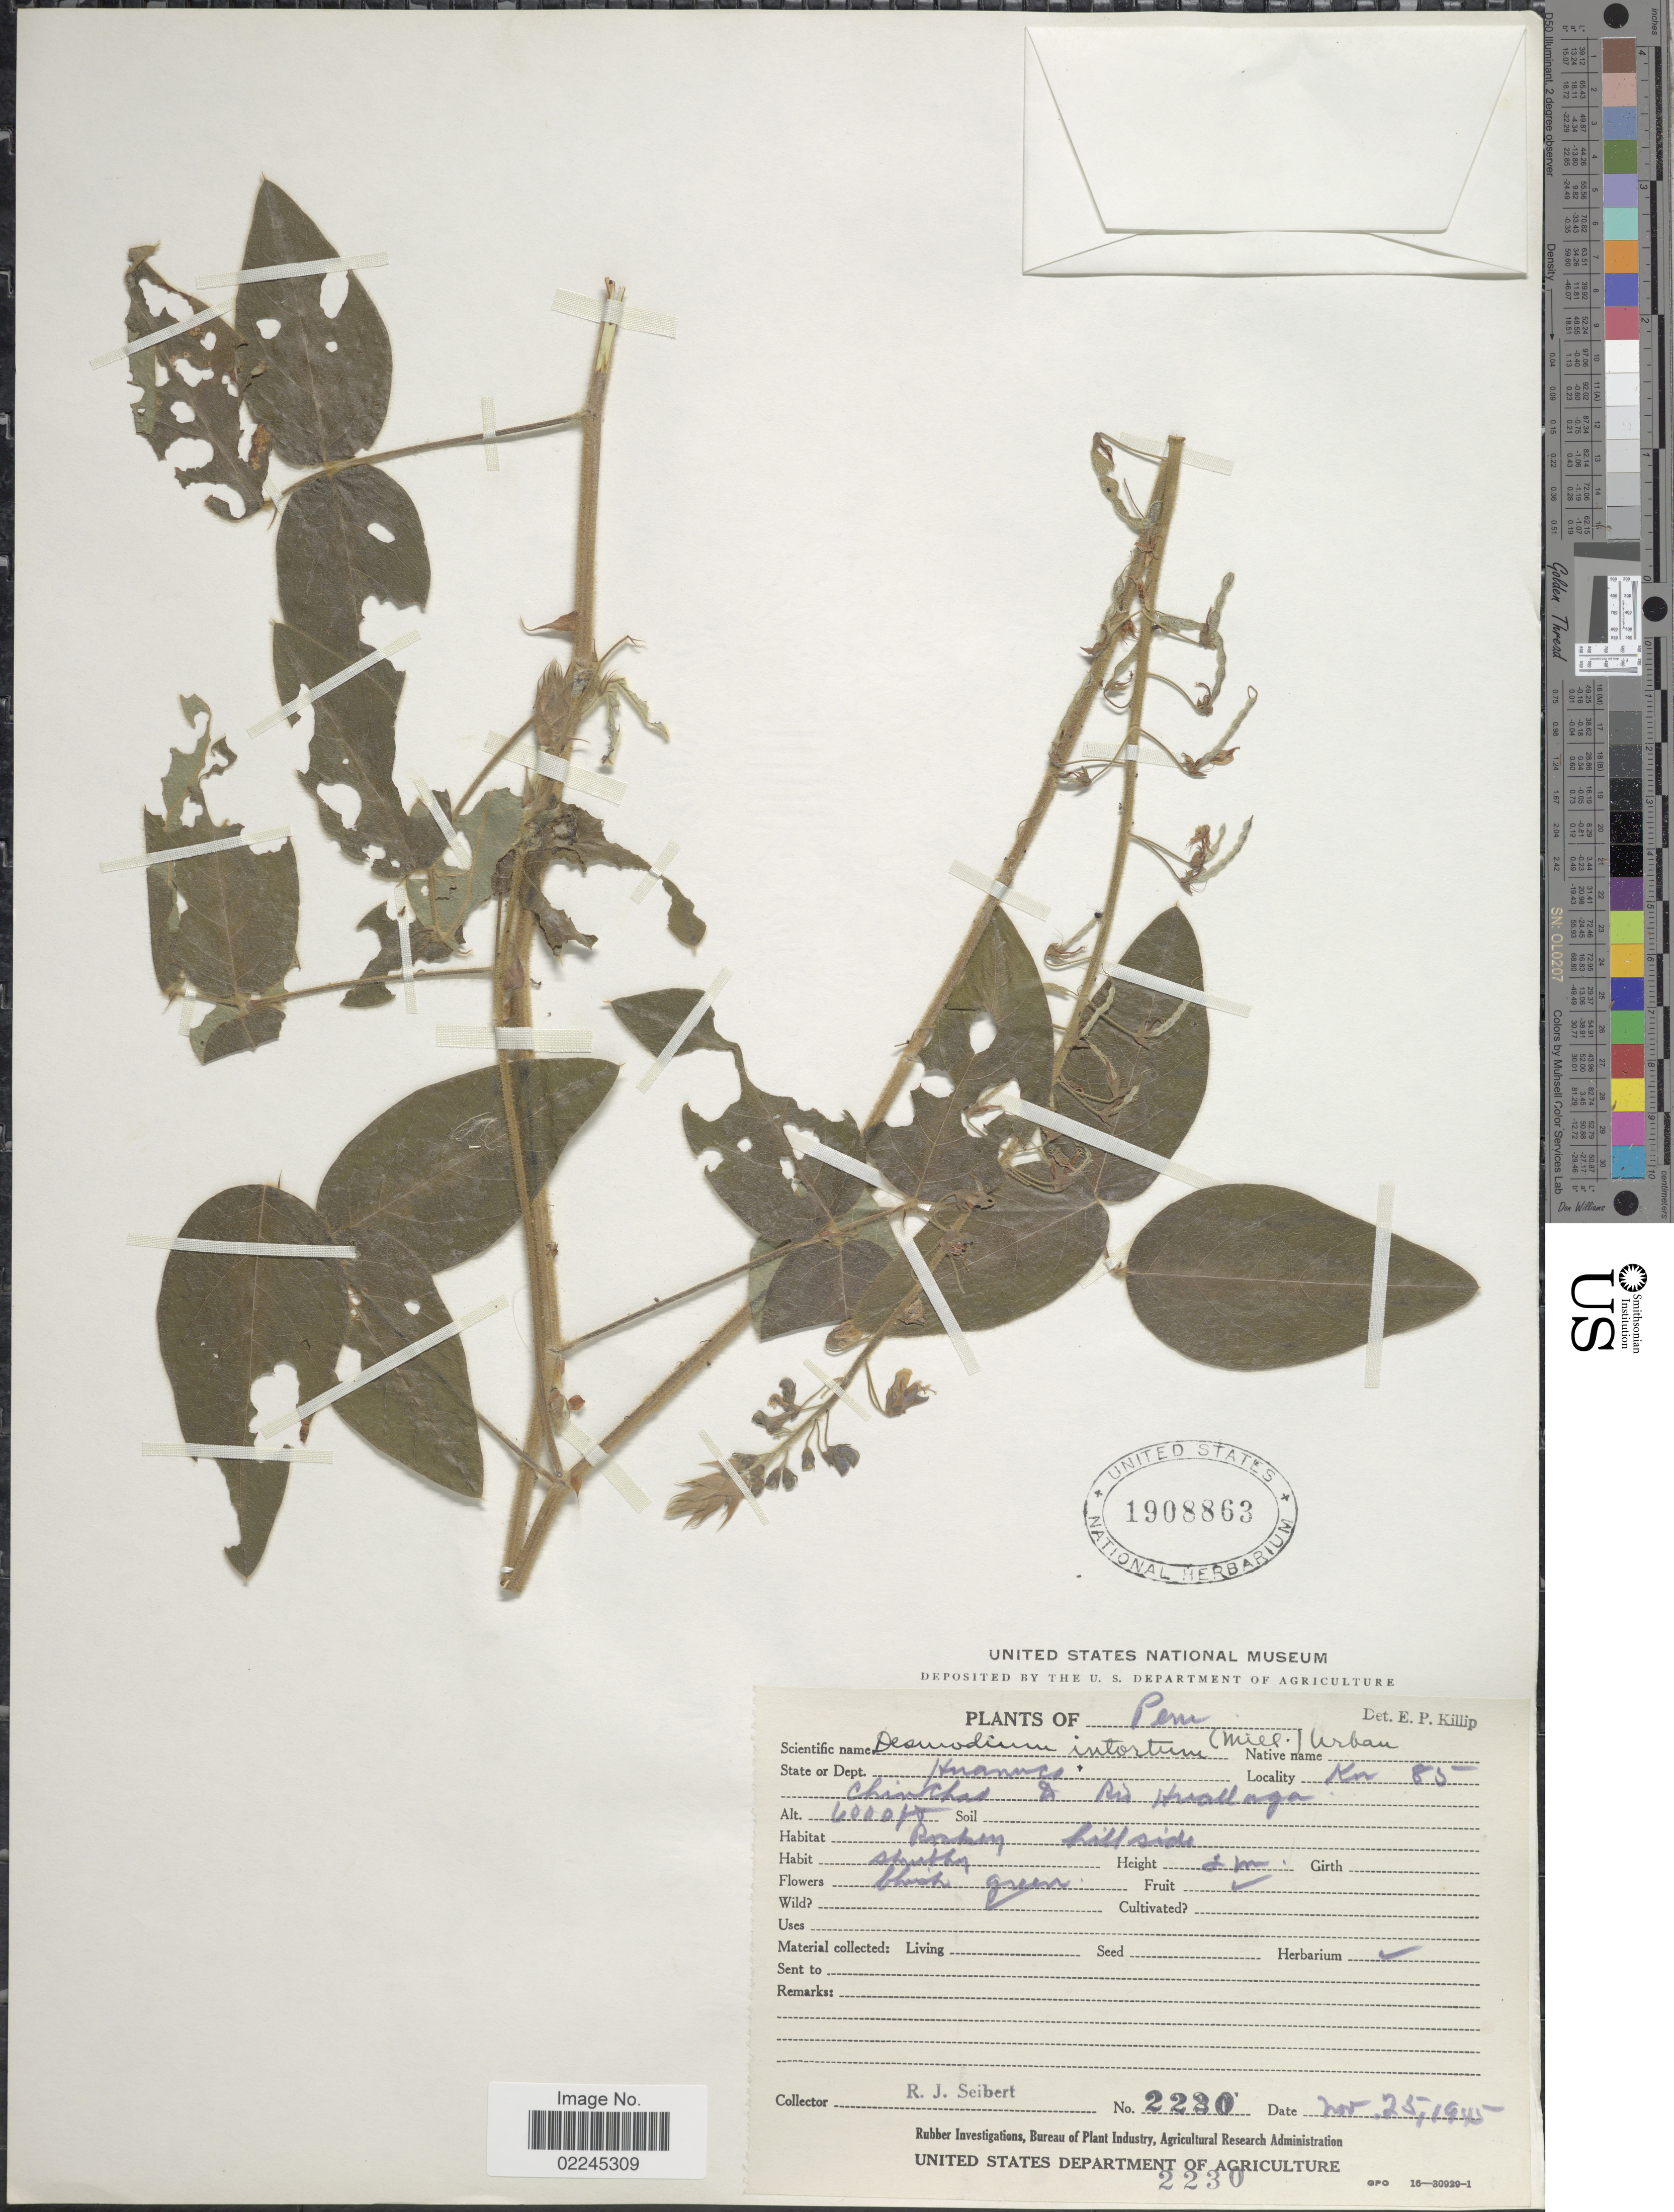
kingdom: Plantae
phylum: Tracheophyta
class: Magnoliopsida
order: Fabales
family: Fabaceae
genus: Desmodium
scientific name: Desmodium intortum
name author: (Mill.) Urb.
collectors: R. J. Seibert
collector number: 2220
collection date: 1945-11-25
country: Peru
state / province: Huánuco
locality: Km. 85, Chinchao & Río Huallaga, Dept. Huánuco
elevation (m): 1829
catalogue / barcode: US 1908863